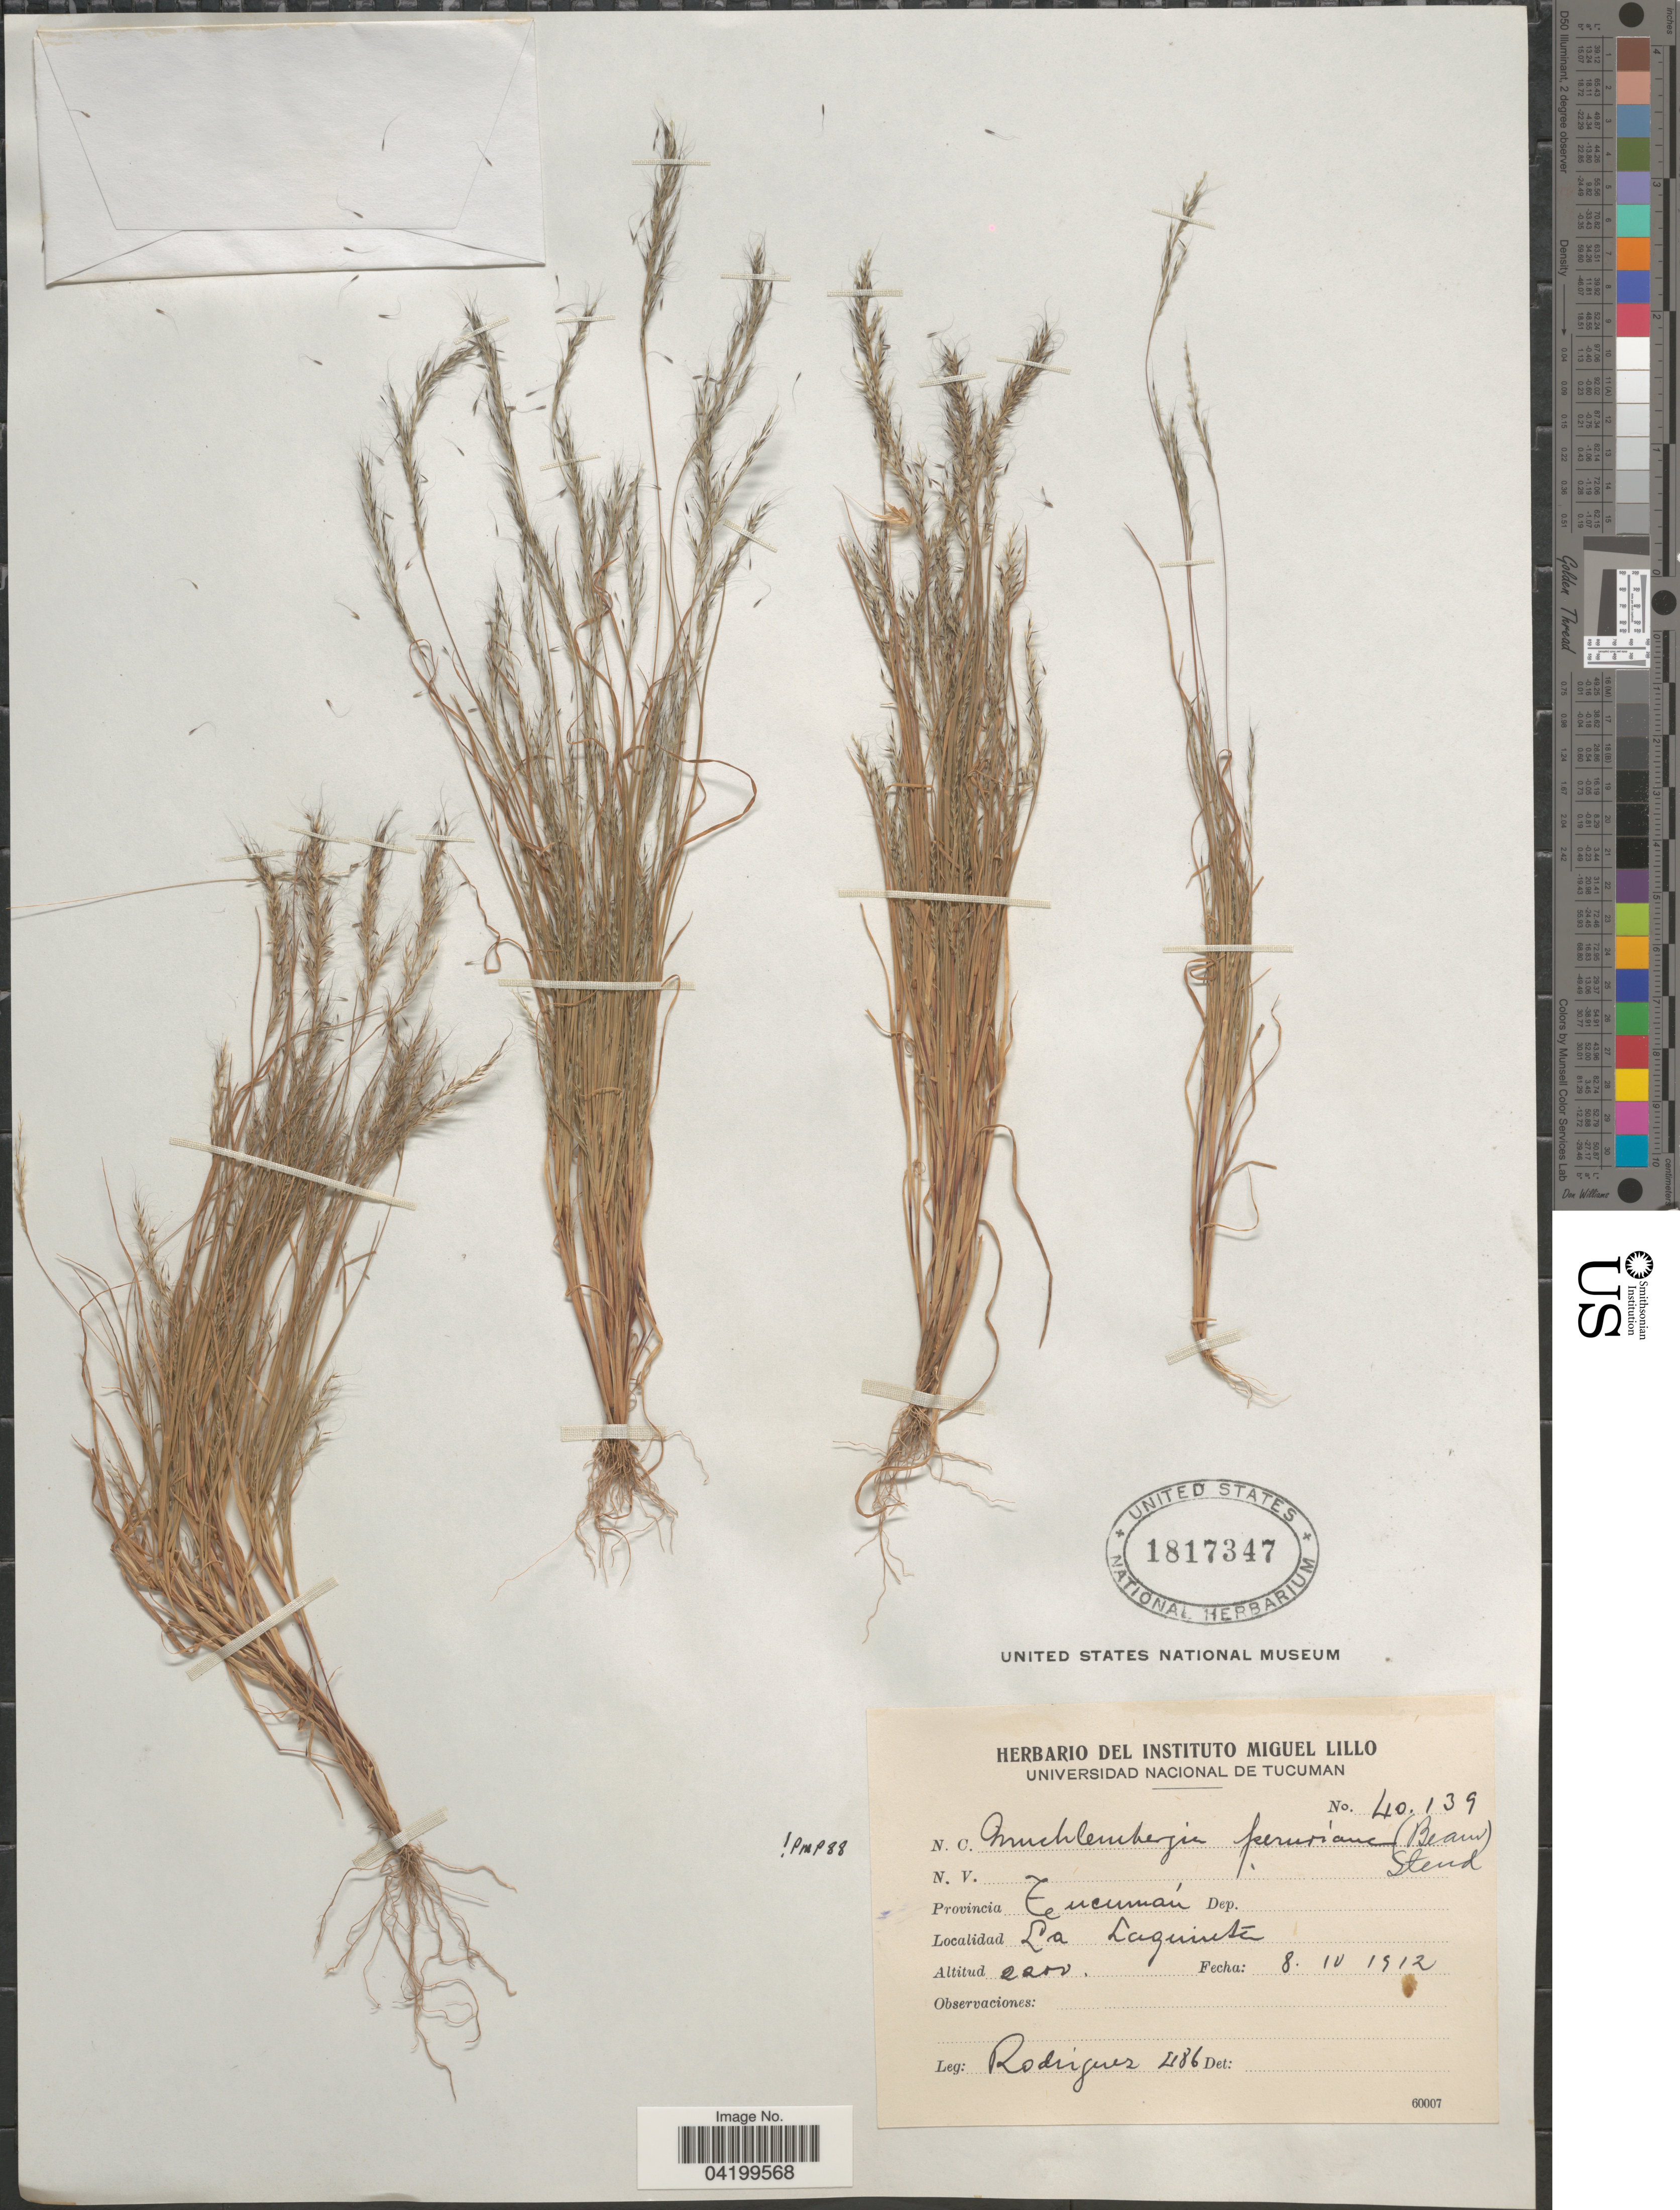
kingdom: Plantae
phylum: Tracheophyta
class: Liliopsida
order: Poales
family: Poaceae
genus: Muhlenbergia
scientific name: Muhlenbergia peruviana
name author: (P. Beauv.) Steud.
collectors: Rodriguez, --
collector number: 486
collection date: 1912-04-08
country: Argentina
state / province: Tucuman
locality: La Lagunita.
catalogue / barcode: US 1817347